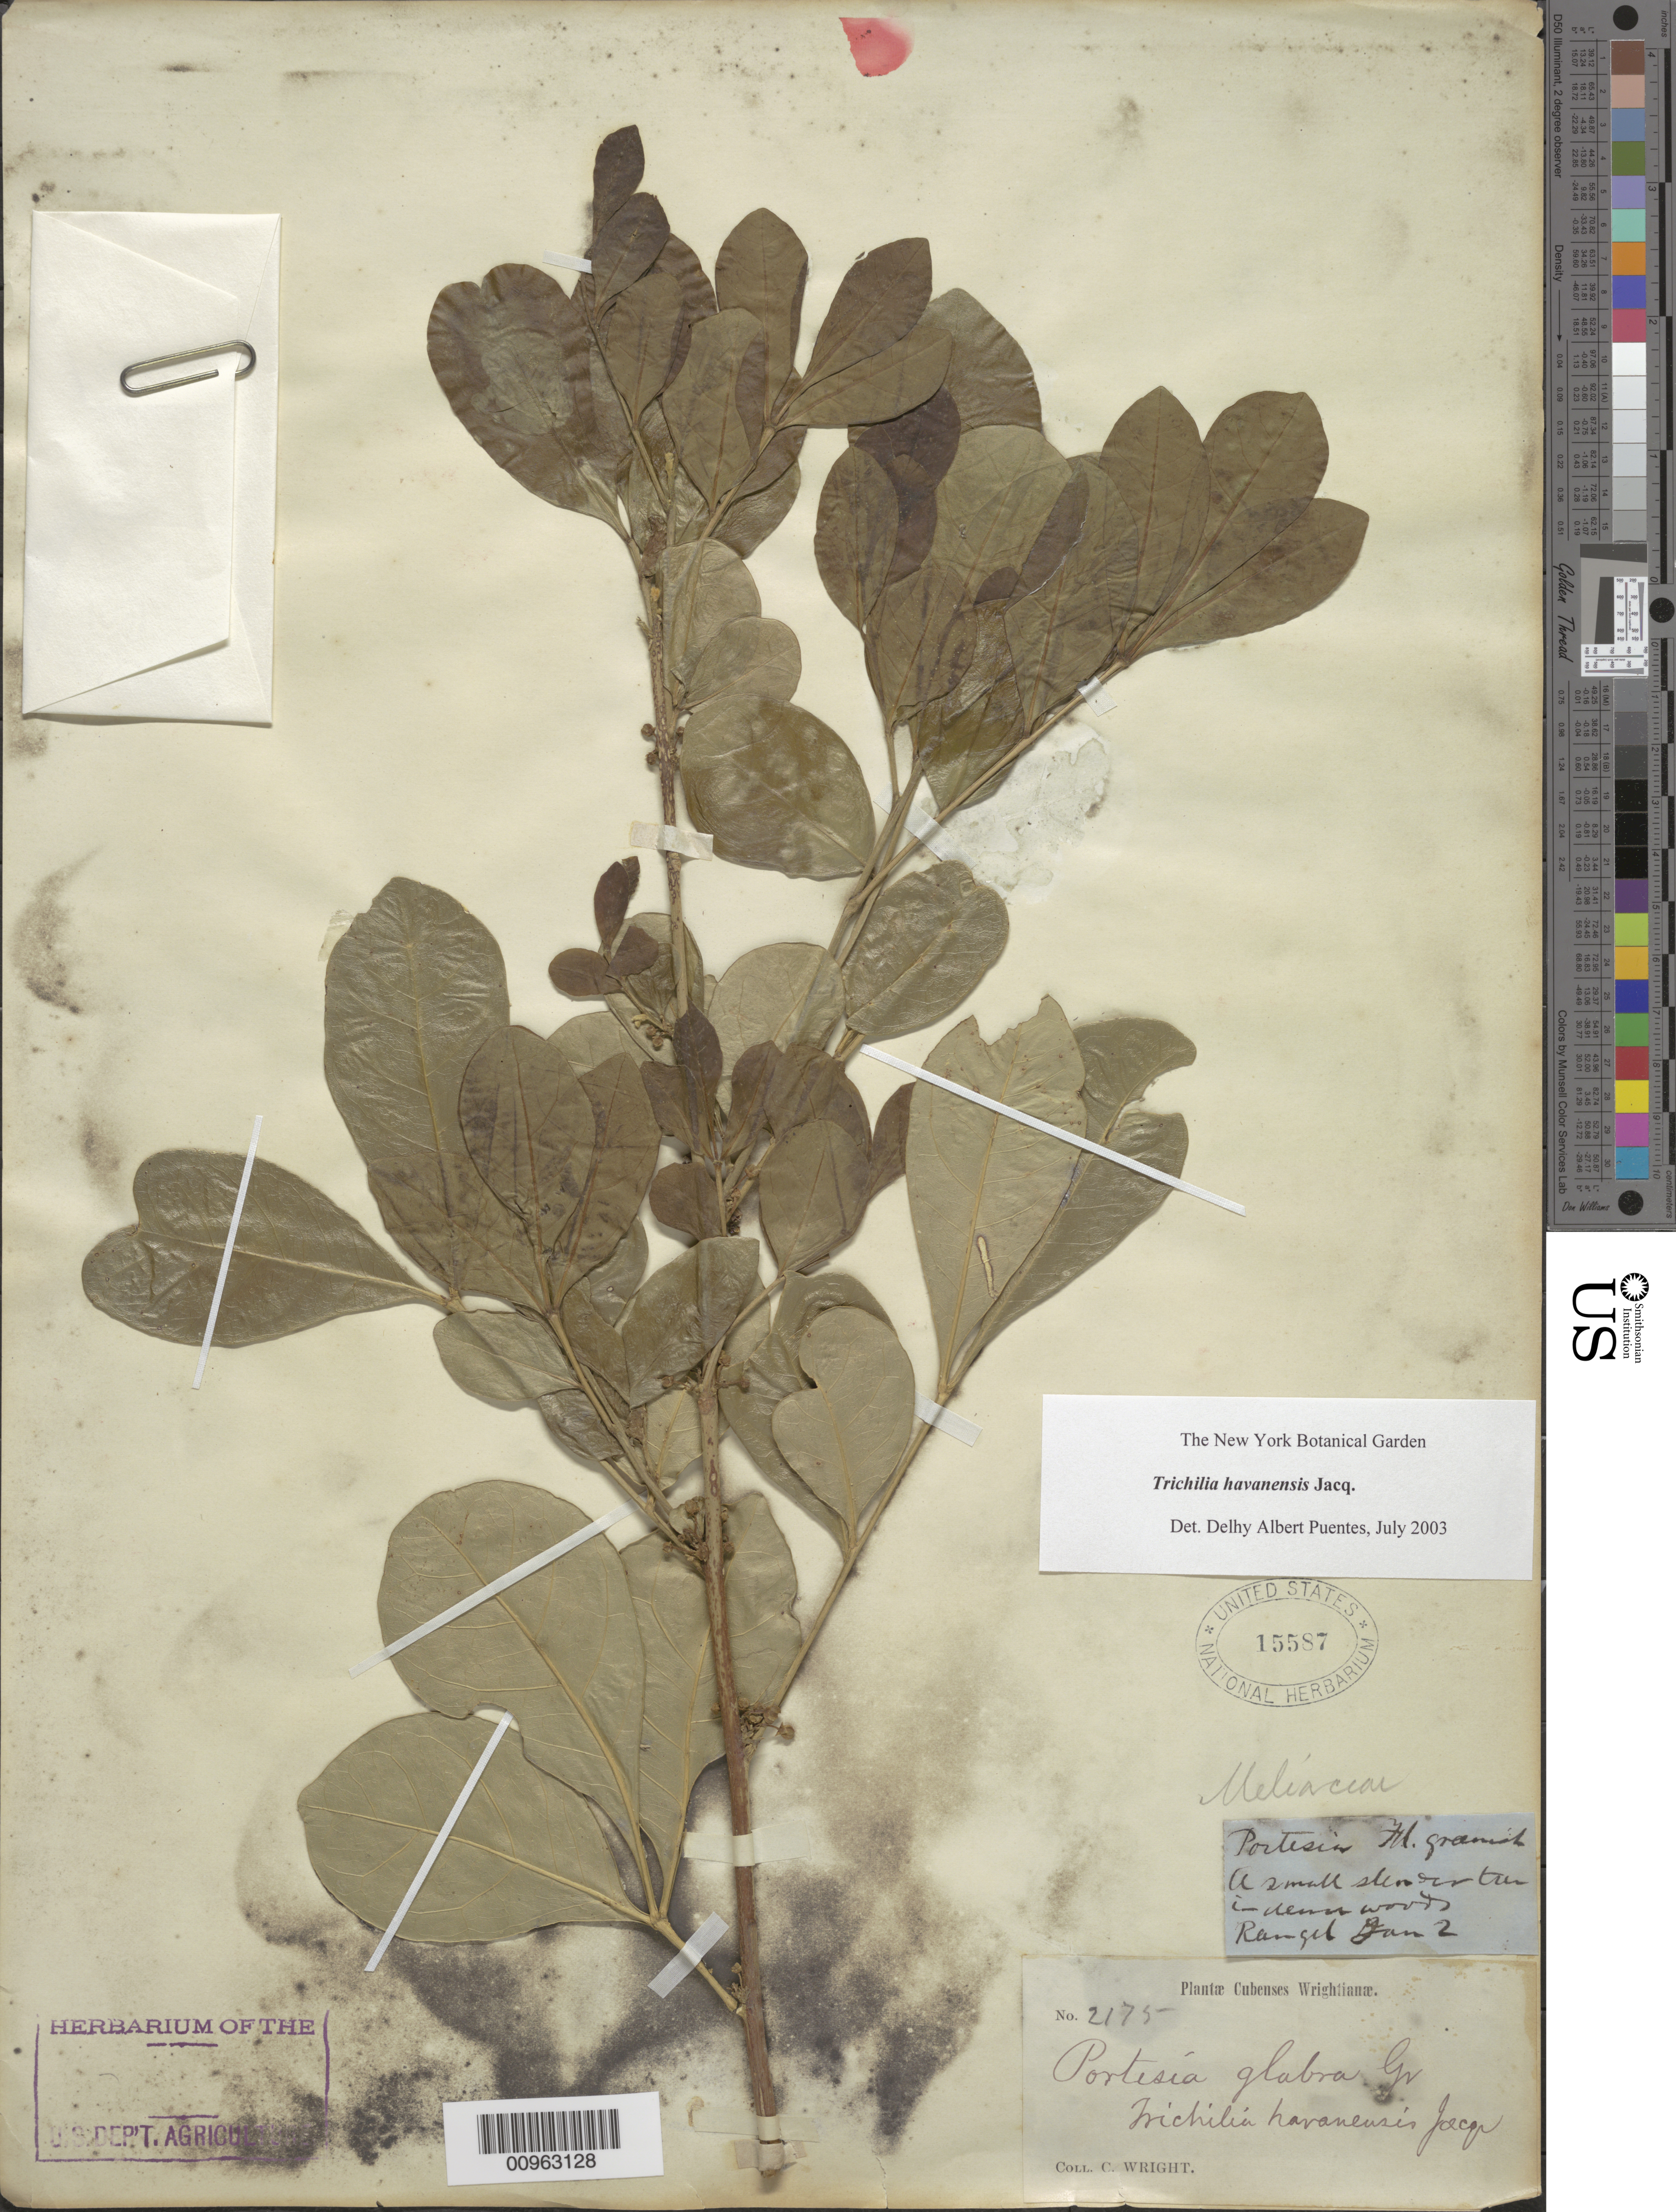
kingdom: Plantae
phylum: Tracheophyta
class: Magnoliopsida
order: Sapindales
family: Meliaceae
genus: Trichilia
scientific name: Trichilia havanensis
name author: Jacq.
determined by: Puentes, D. A.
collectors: C. Wright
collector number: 2175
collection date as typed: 02 Jan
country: Cuba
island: Cuba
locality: "Rangel"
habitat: In dense woods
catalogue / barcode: US 15587